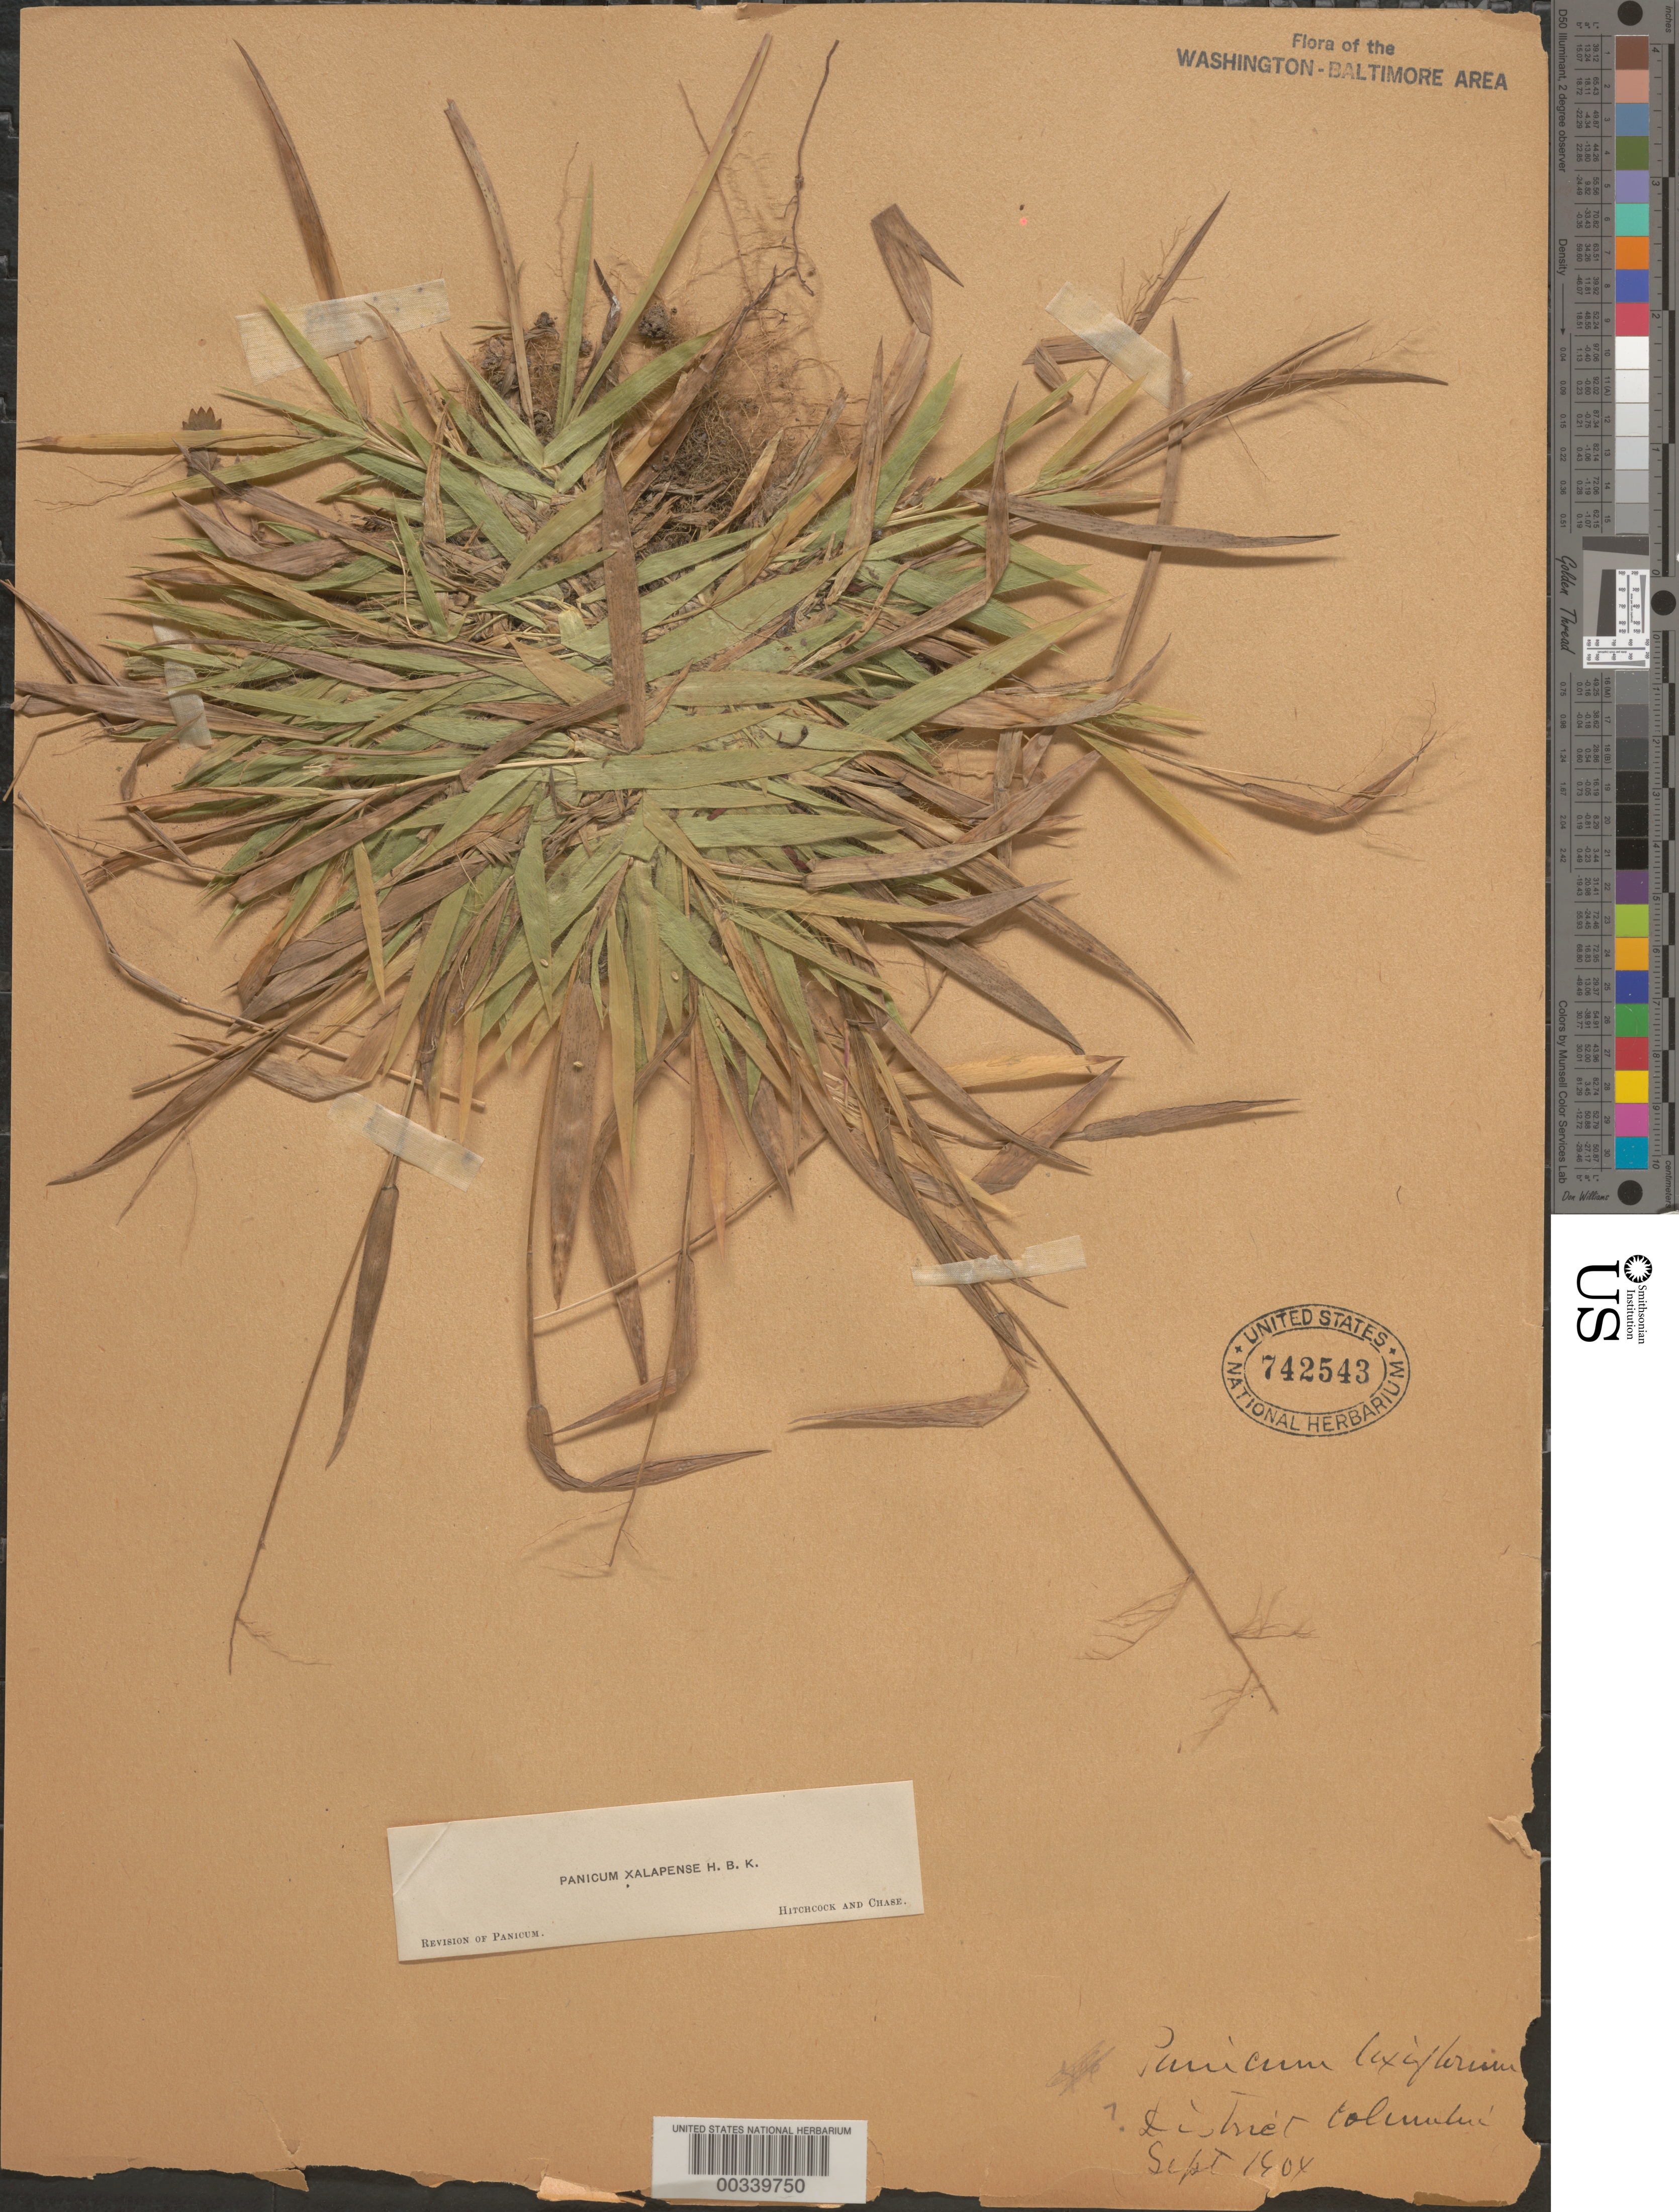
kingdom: Plantae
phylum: Tracheophyta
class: Liliopsida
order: Poales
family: Poaceae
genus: Dichanthelium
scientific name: Dichanthelium laxiflorum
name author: (Lam.) Gould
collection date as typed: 1904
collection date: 1904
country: United States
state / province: District of Columbia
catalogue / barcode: US 742543